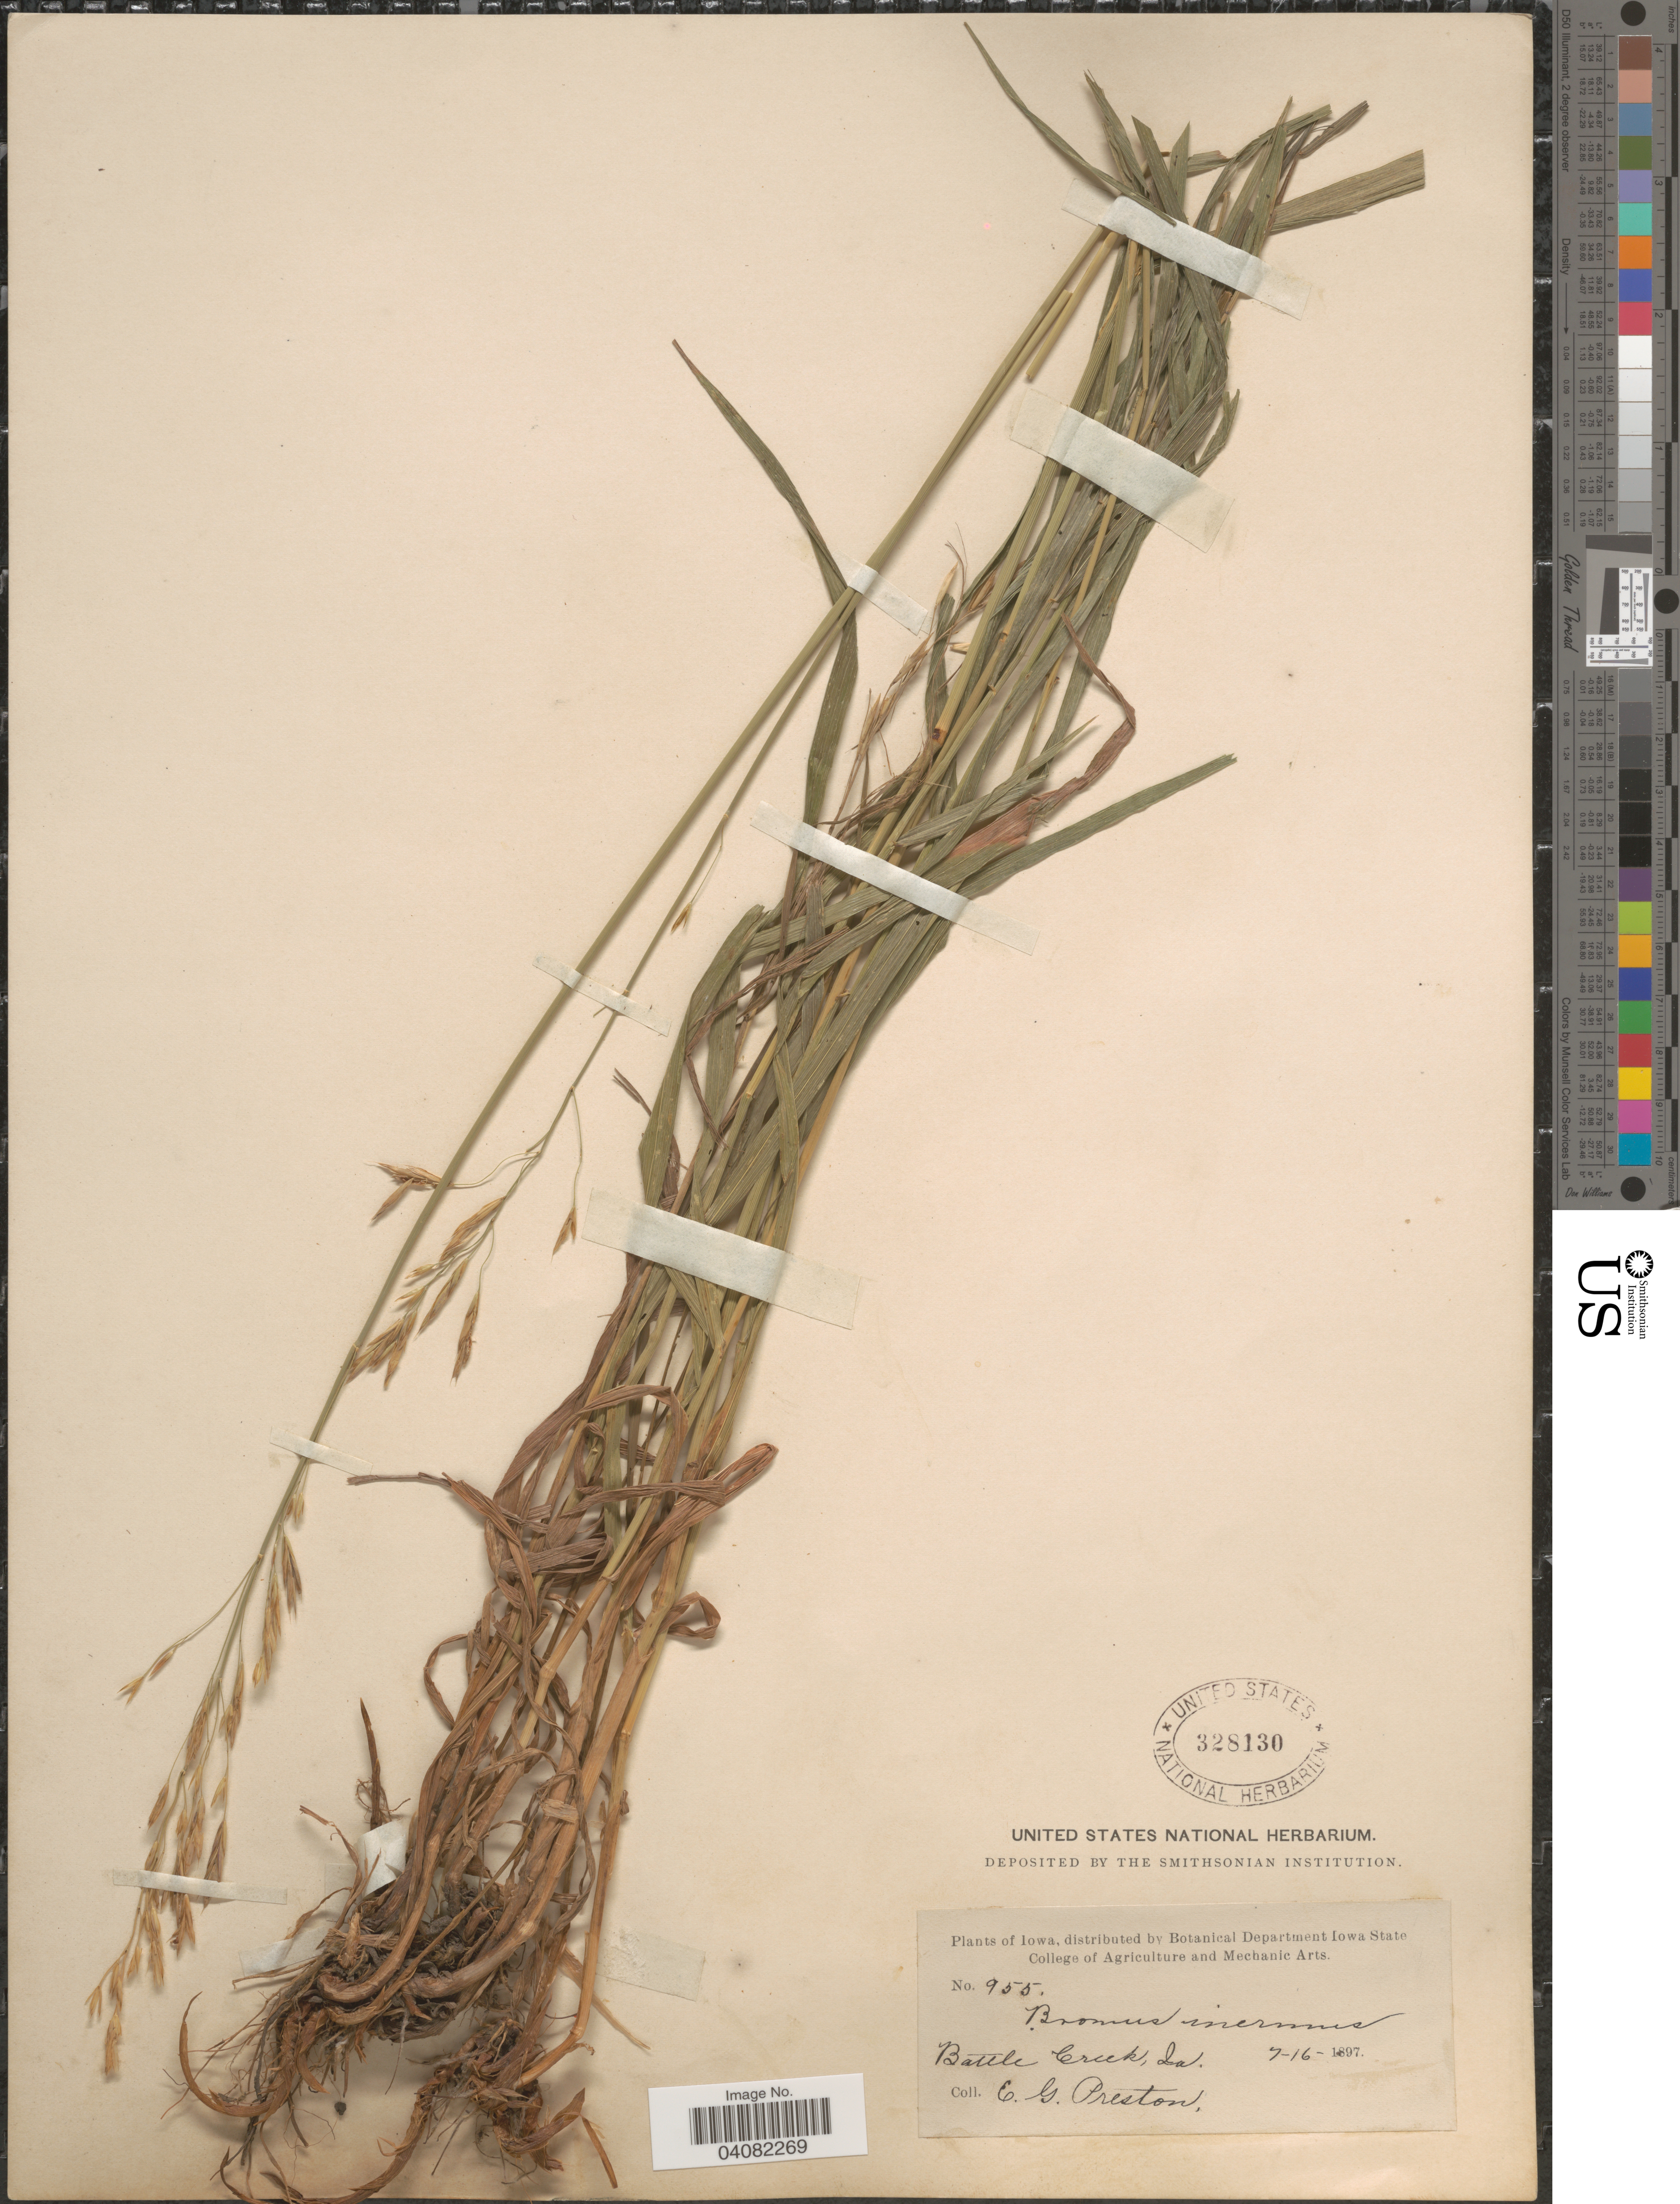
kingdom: Plantae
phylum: Tracheophyta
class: Liliopsida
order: Poales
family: Poaceae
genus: Bromus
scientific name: Bromus inermis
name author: Leyss.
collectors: C. Preston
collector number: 955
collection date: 1897-07-16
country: United States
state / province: Iowa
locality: Battle Creek.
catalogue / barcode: US 328130